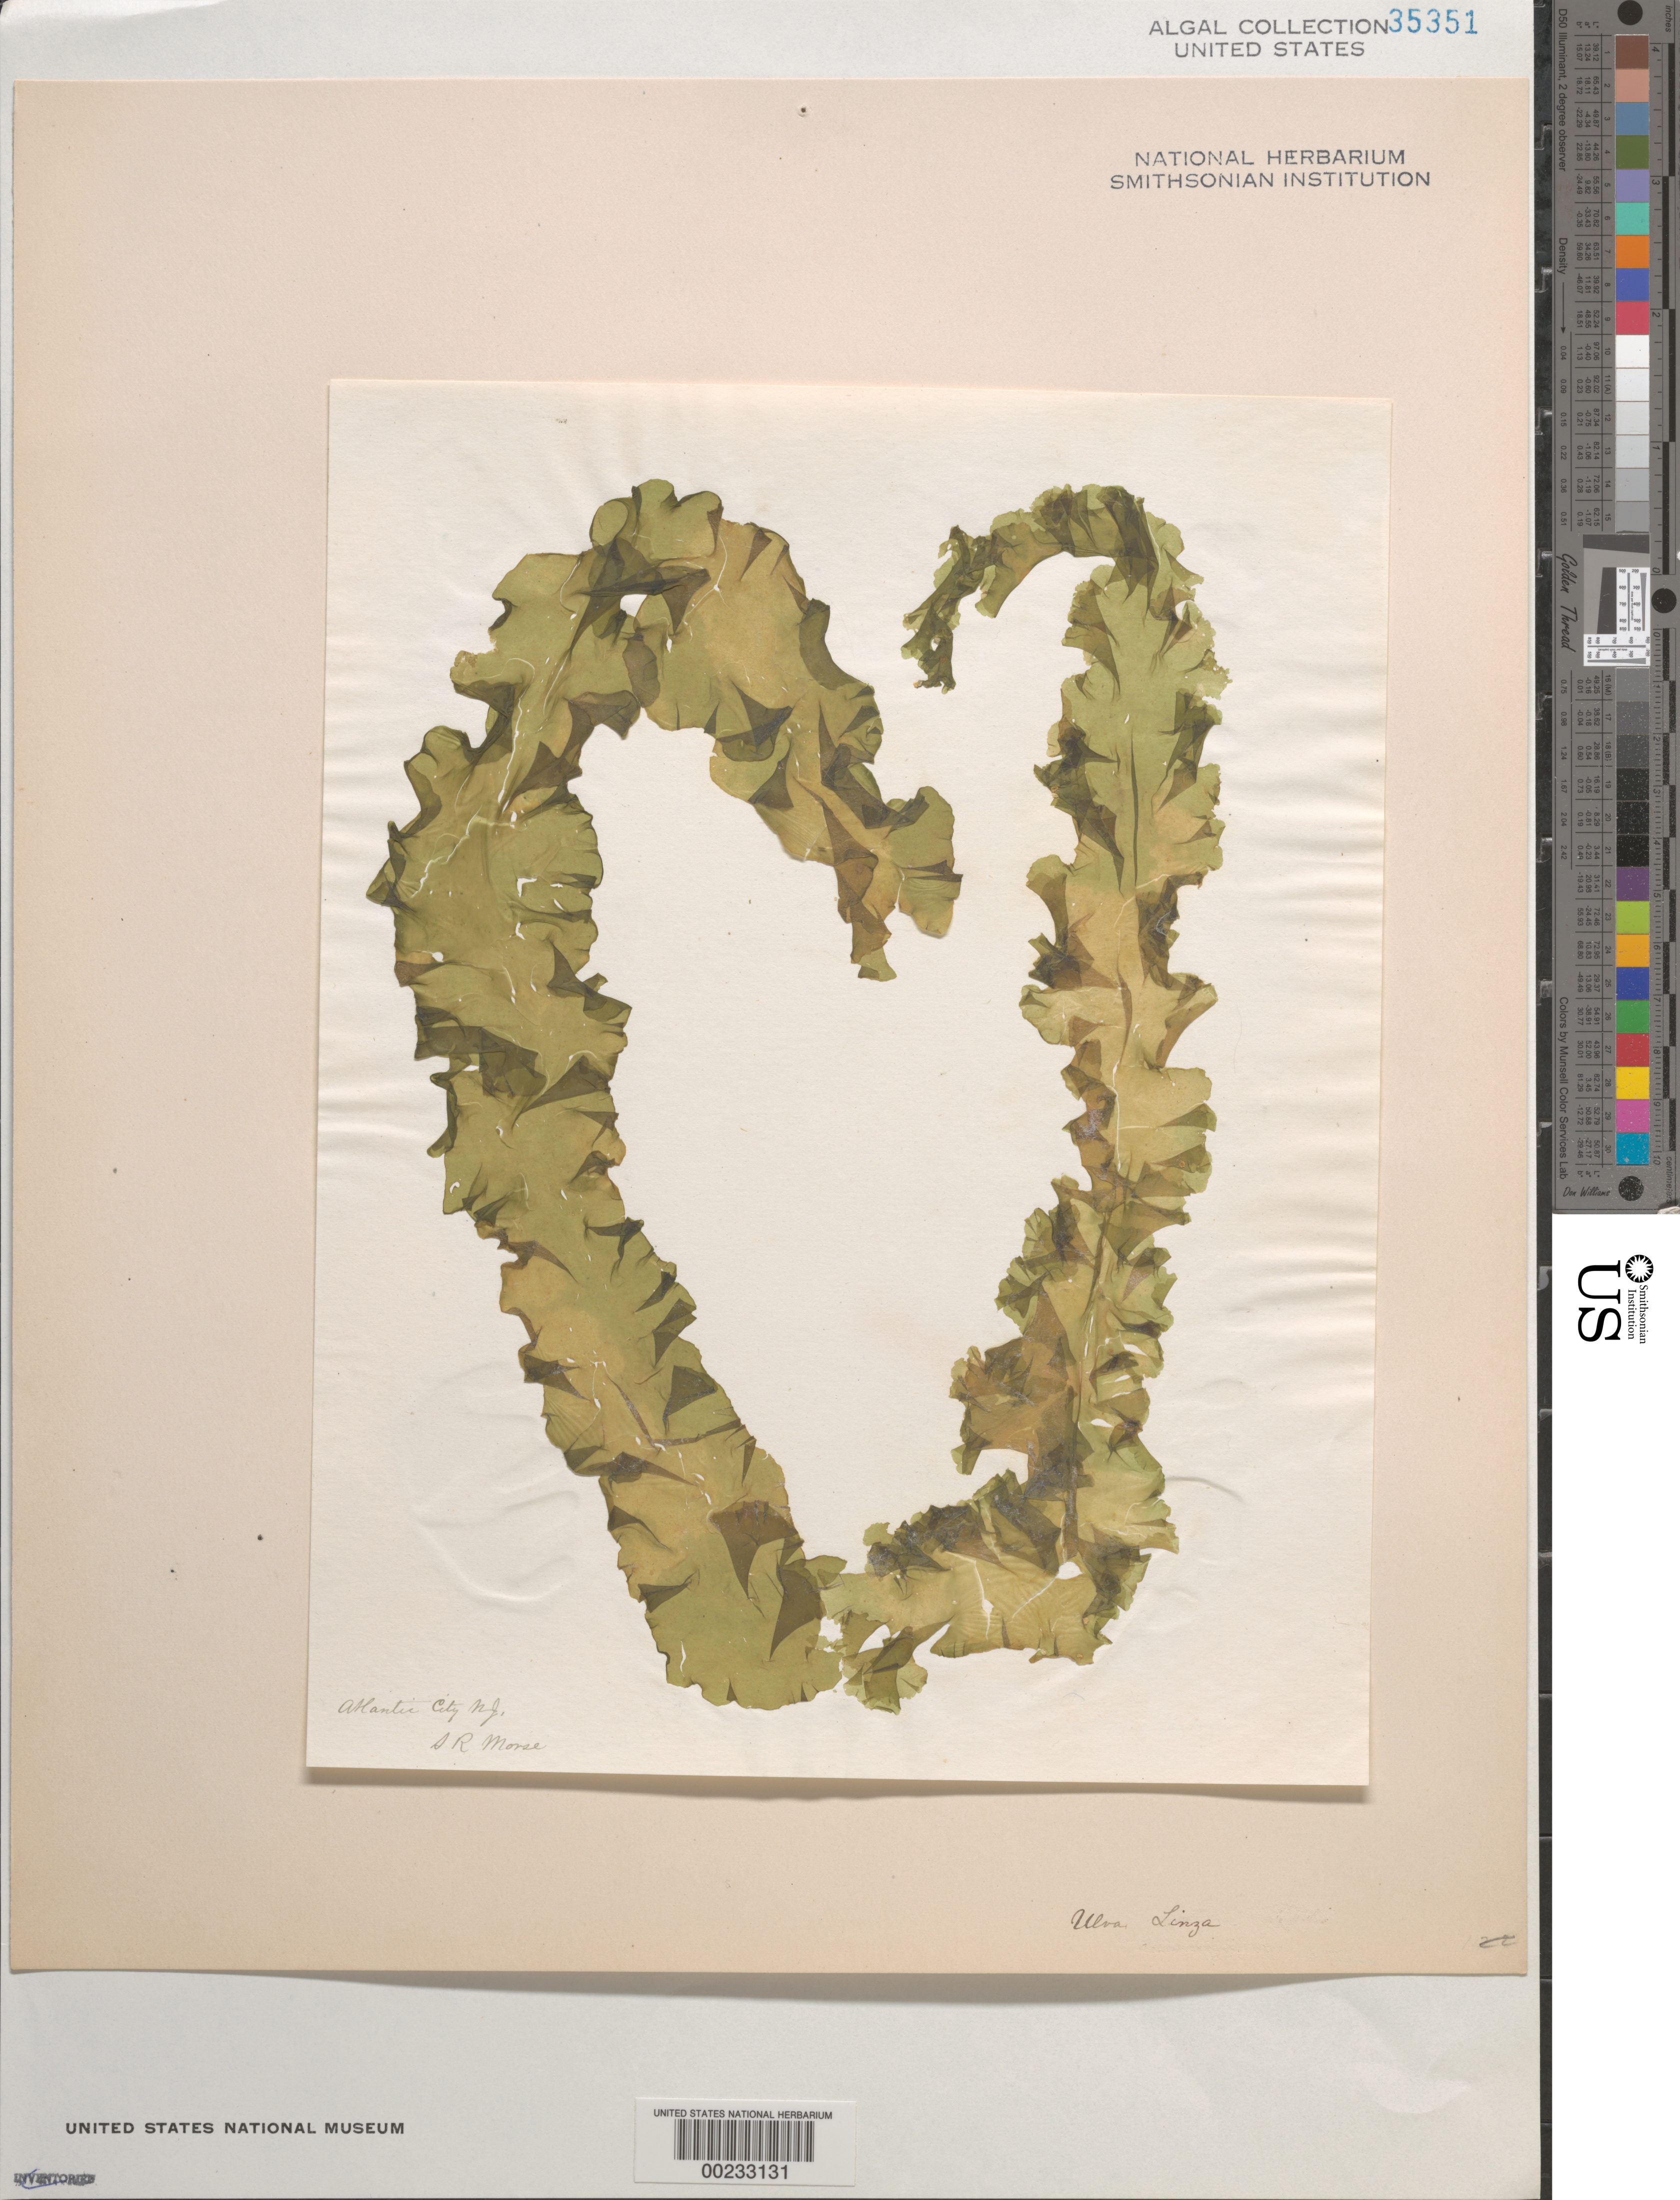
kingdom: Plantae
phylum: Chlorophyta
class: Ulvophyceae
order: Ulvales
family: Ulvaceae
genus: Ulva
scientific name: Ulva clathrata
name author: (Roth) C. Agardh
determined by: Algae name updating Project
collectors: S. Morse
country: United States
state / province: New Jersey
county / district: Atlantic County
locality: Atlantic City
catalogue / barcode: US 35351